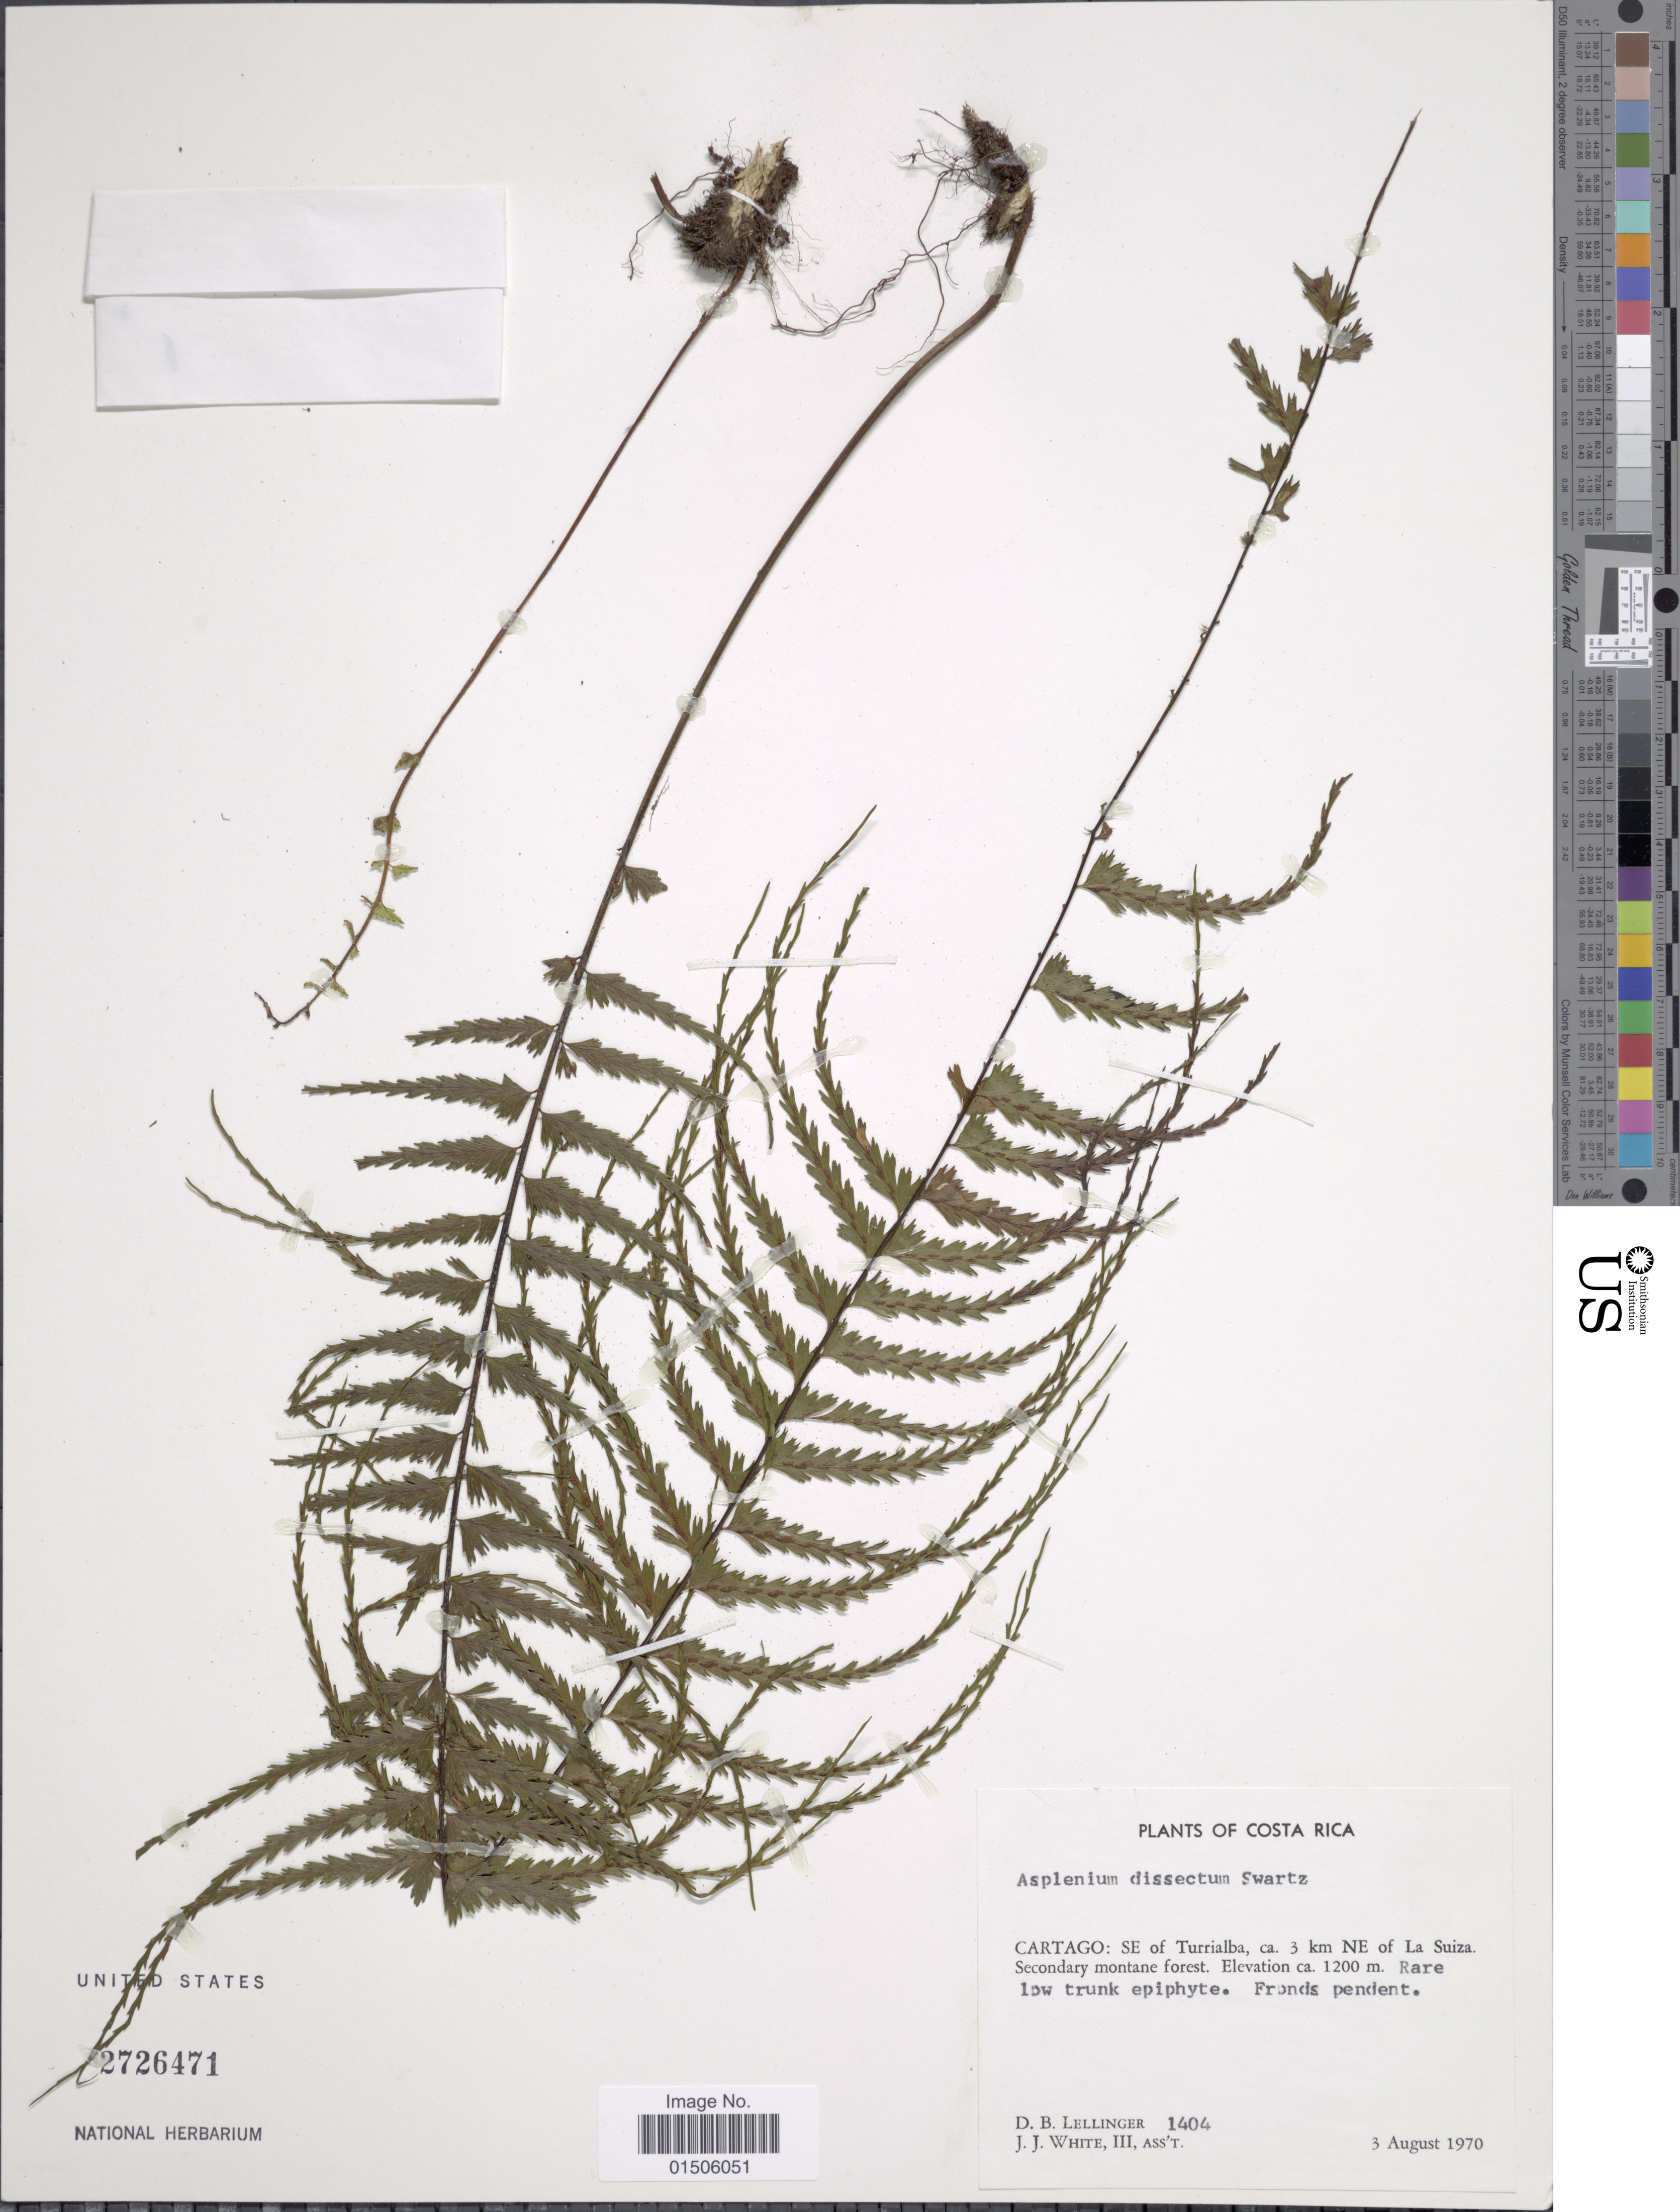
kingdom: Plantae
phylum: Tracheophyta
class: Polypodiopsida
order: Polypodiales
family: Aspleniaceae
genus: Asplenium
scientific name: Asplenium dissectum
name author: Sw.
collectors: D. B. Lellinger & J. J. White III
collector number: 1404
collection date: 1970-08-03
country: Costa Rica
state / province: Cartago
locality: SE of Turrialba, ca. 3 km NE of La Suiza. Secondary montane forest, Rare low trunk epiphyte, Fronds pendent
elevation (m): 1200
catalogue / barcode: US 2726471